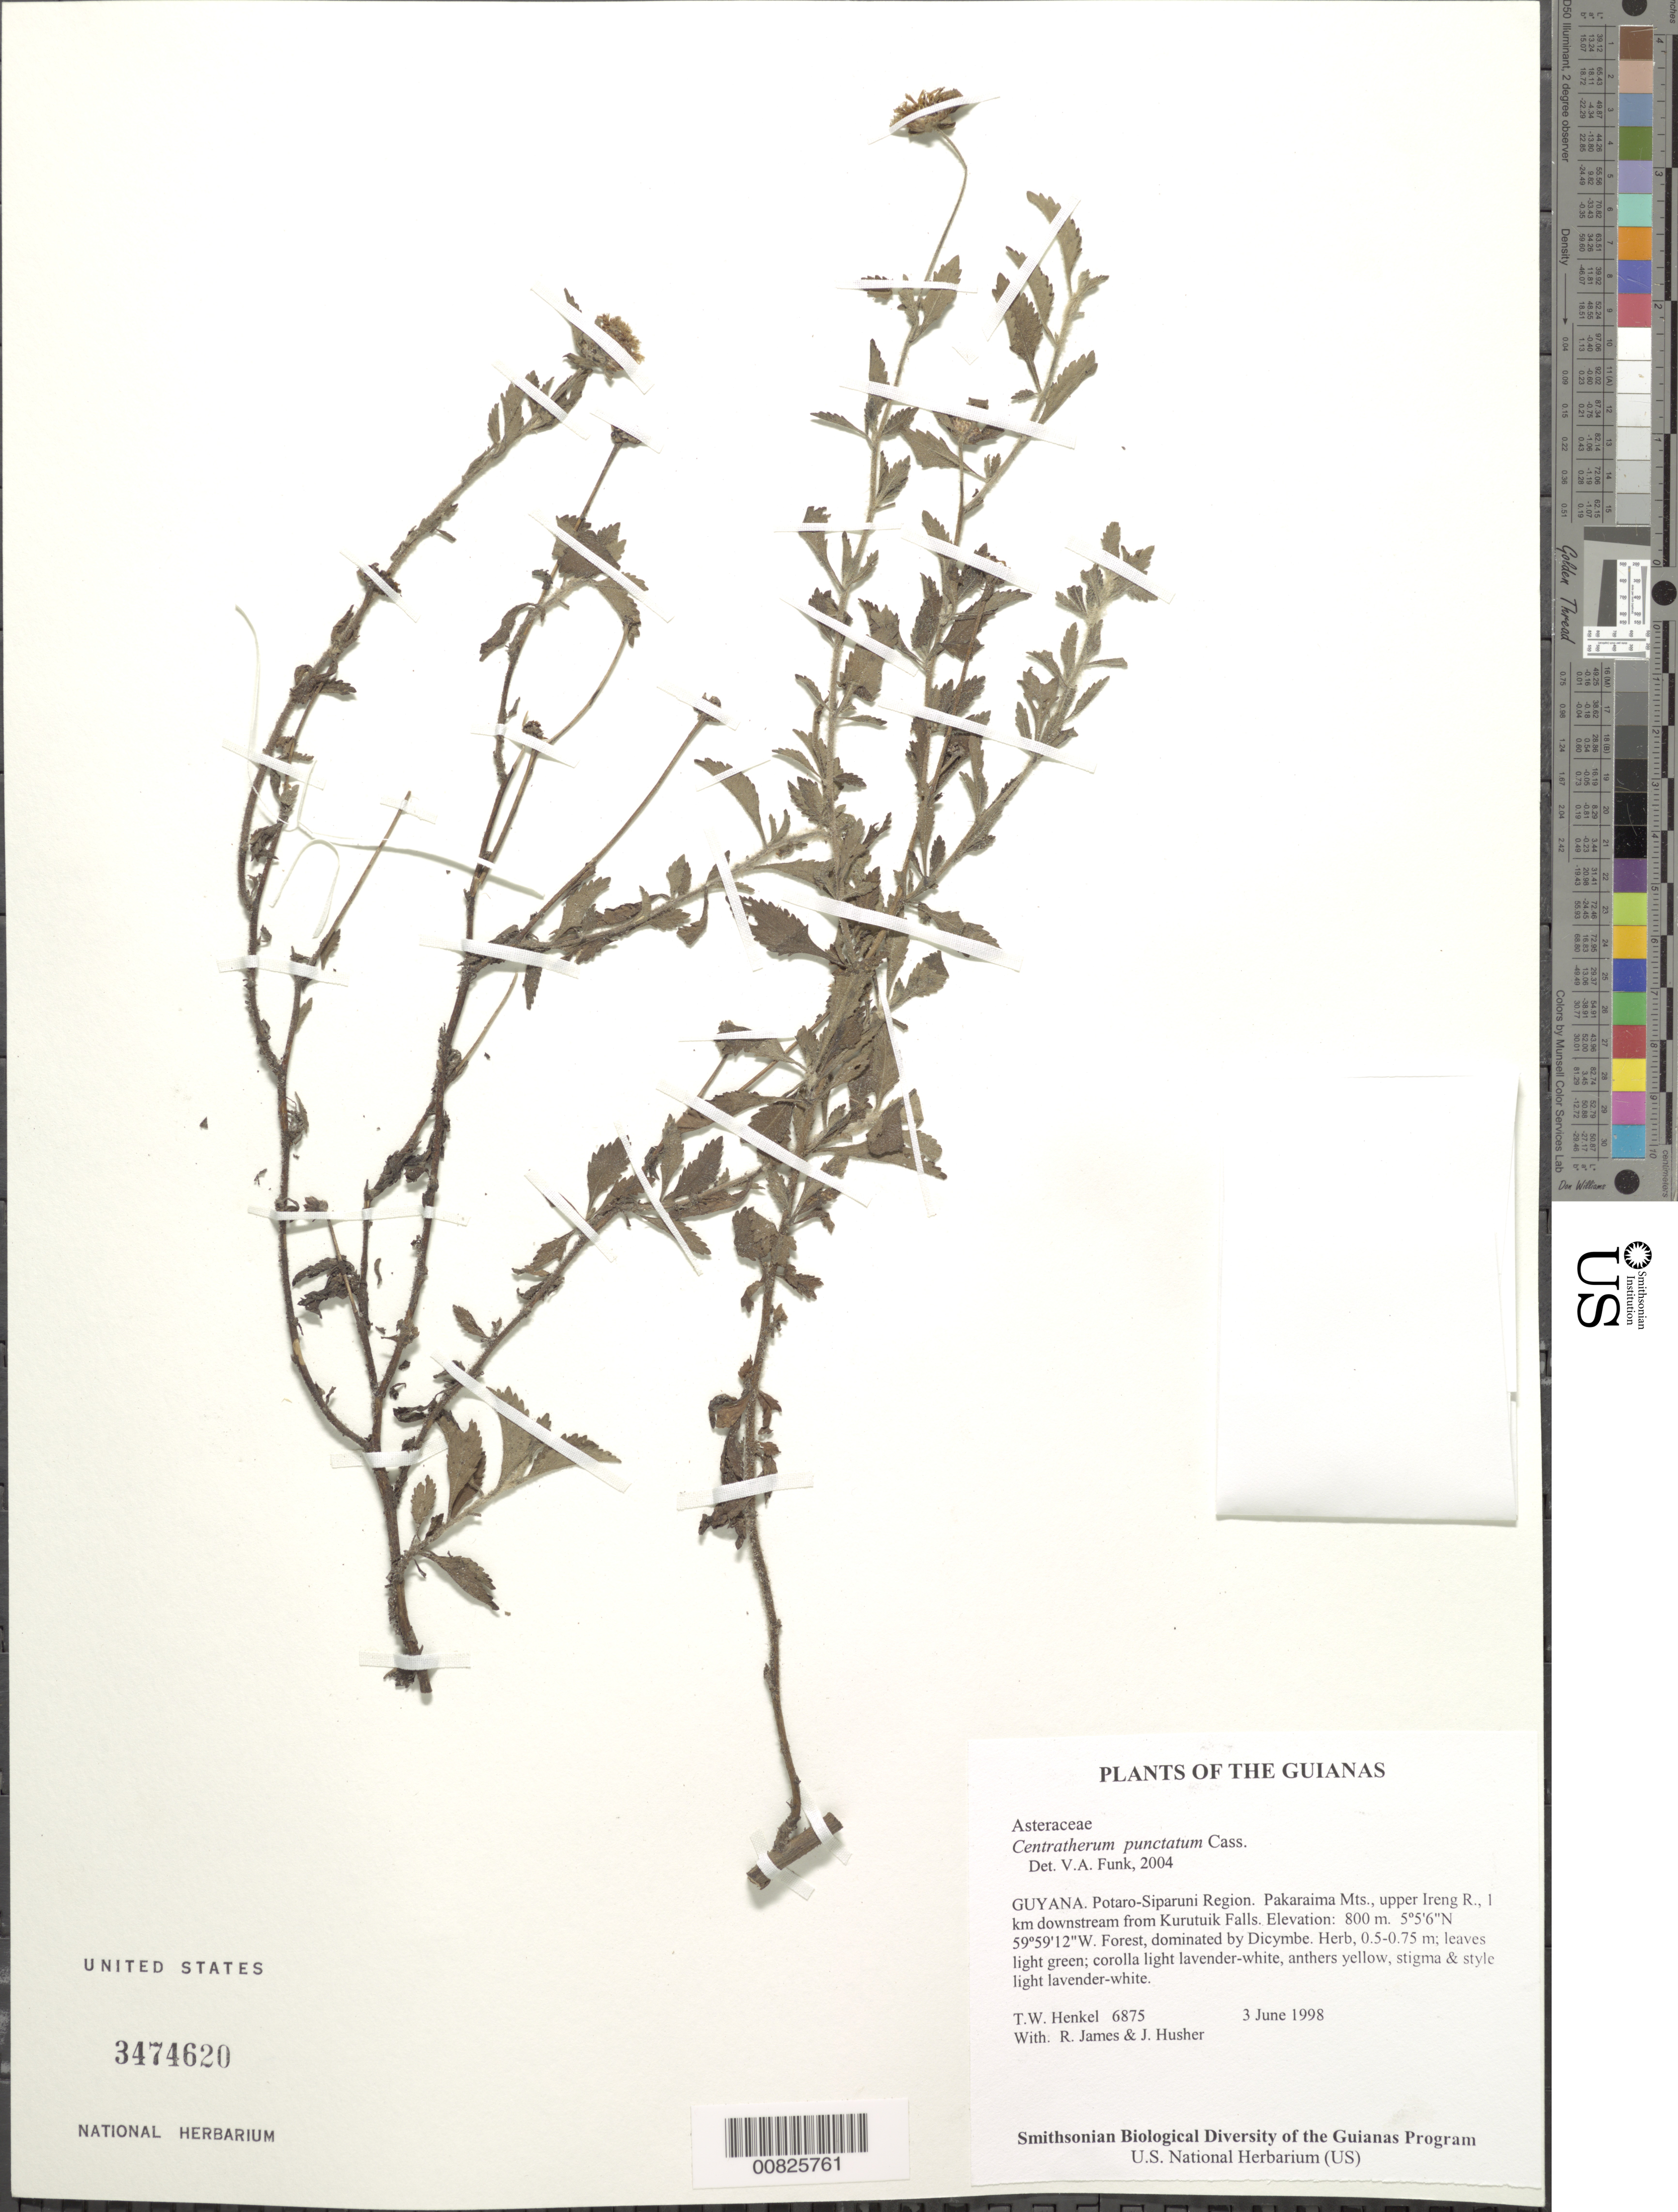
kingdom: Plantae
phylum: Tracheophyta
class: Magnoliopsida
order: Asterales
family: Asteraceae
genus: Centratherum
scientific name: Centratherum punctatum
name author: Cass.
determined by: Funk, Vicki A., (BOT), Smithsonian Institution - National Museum of Natural History (UNITED STATES)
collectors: T. Henkel, R. James & J. Husher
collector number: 6875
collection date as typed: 3 June 1998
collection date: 1998-06-03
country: Guyana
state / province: Potaro-Siparuni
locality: Pakaraima Mts., upper Ireng R., 1 km downstream from Kurutuik Falls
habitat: Forest, dominated by Dicymbe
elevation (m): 800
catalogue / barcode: US 3474620